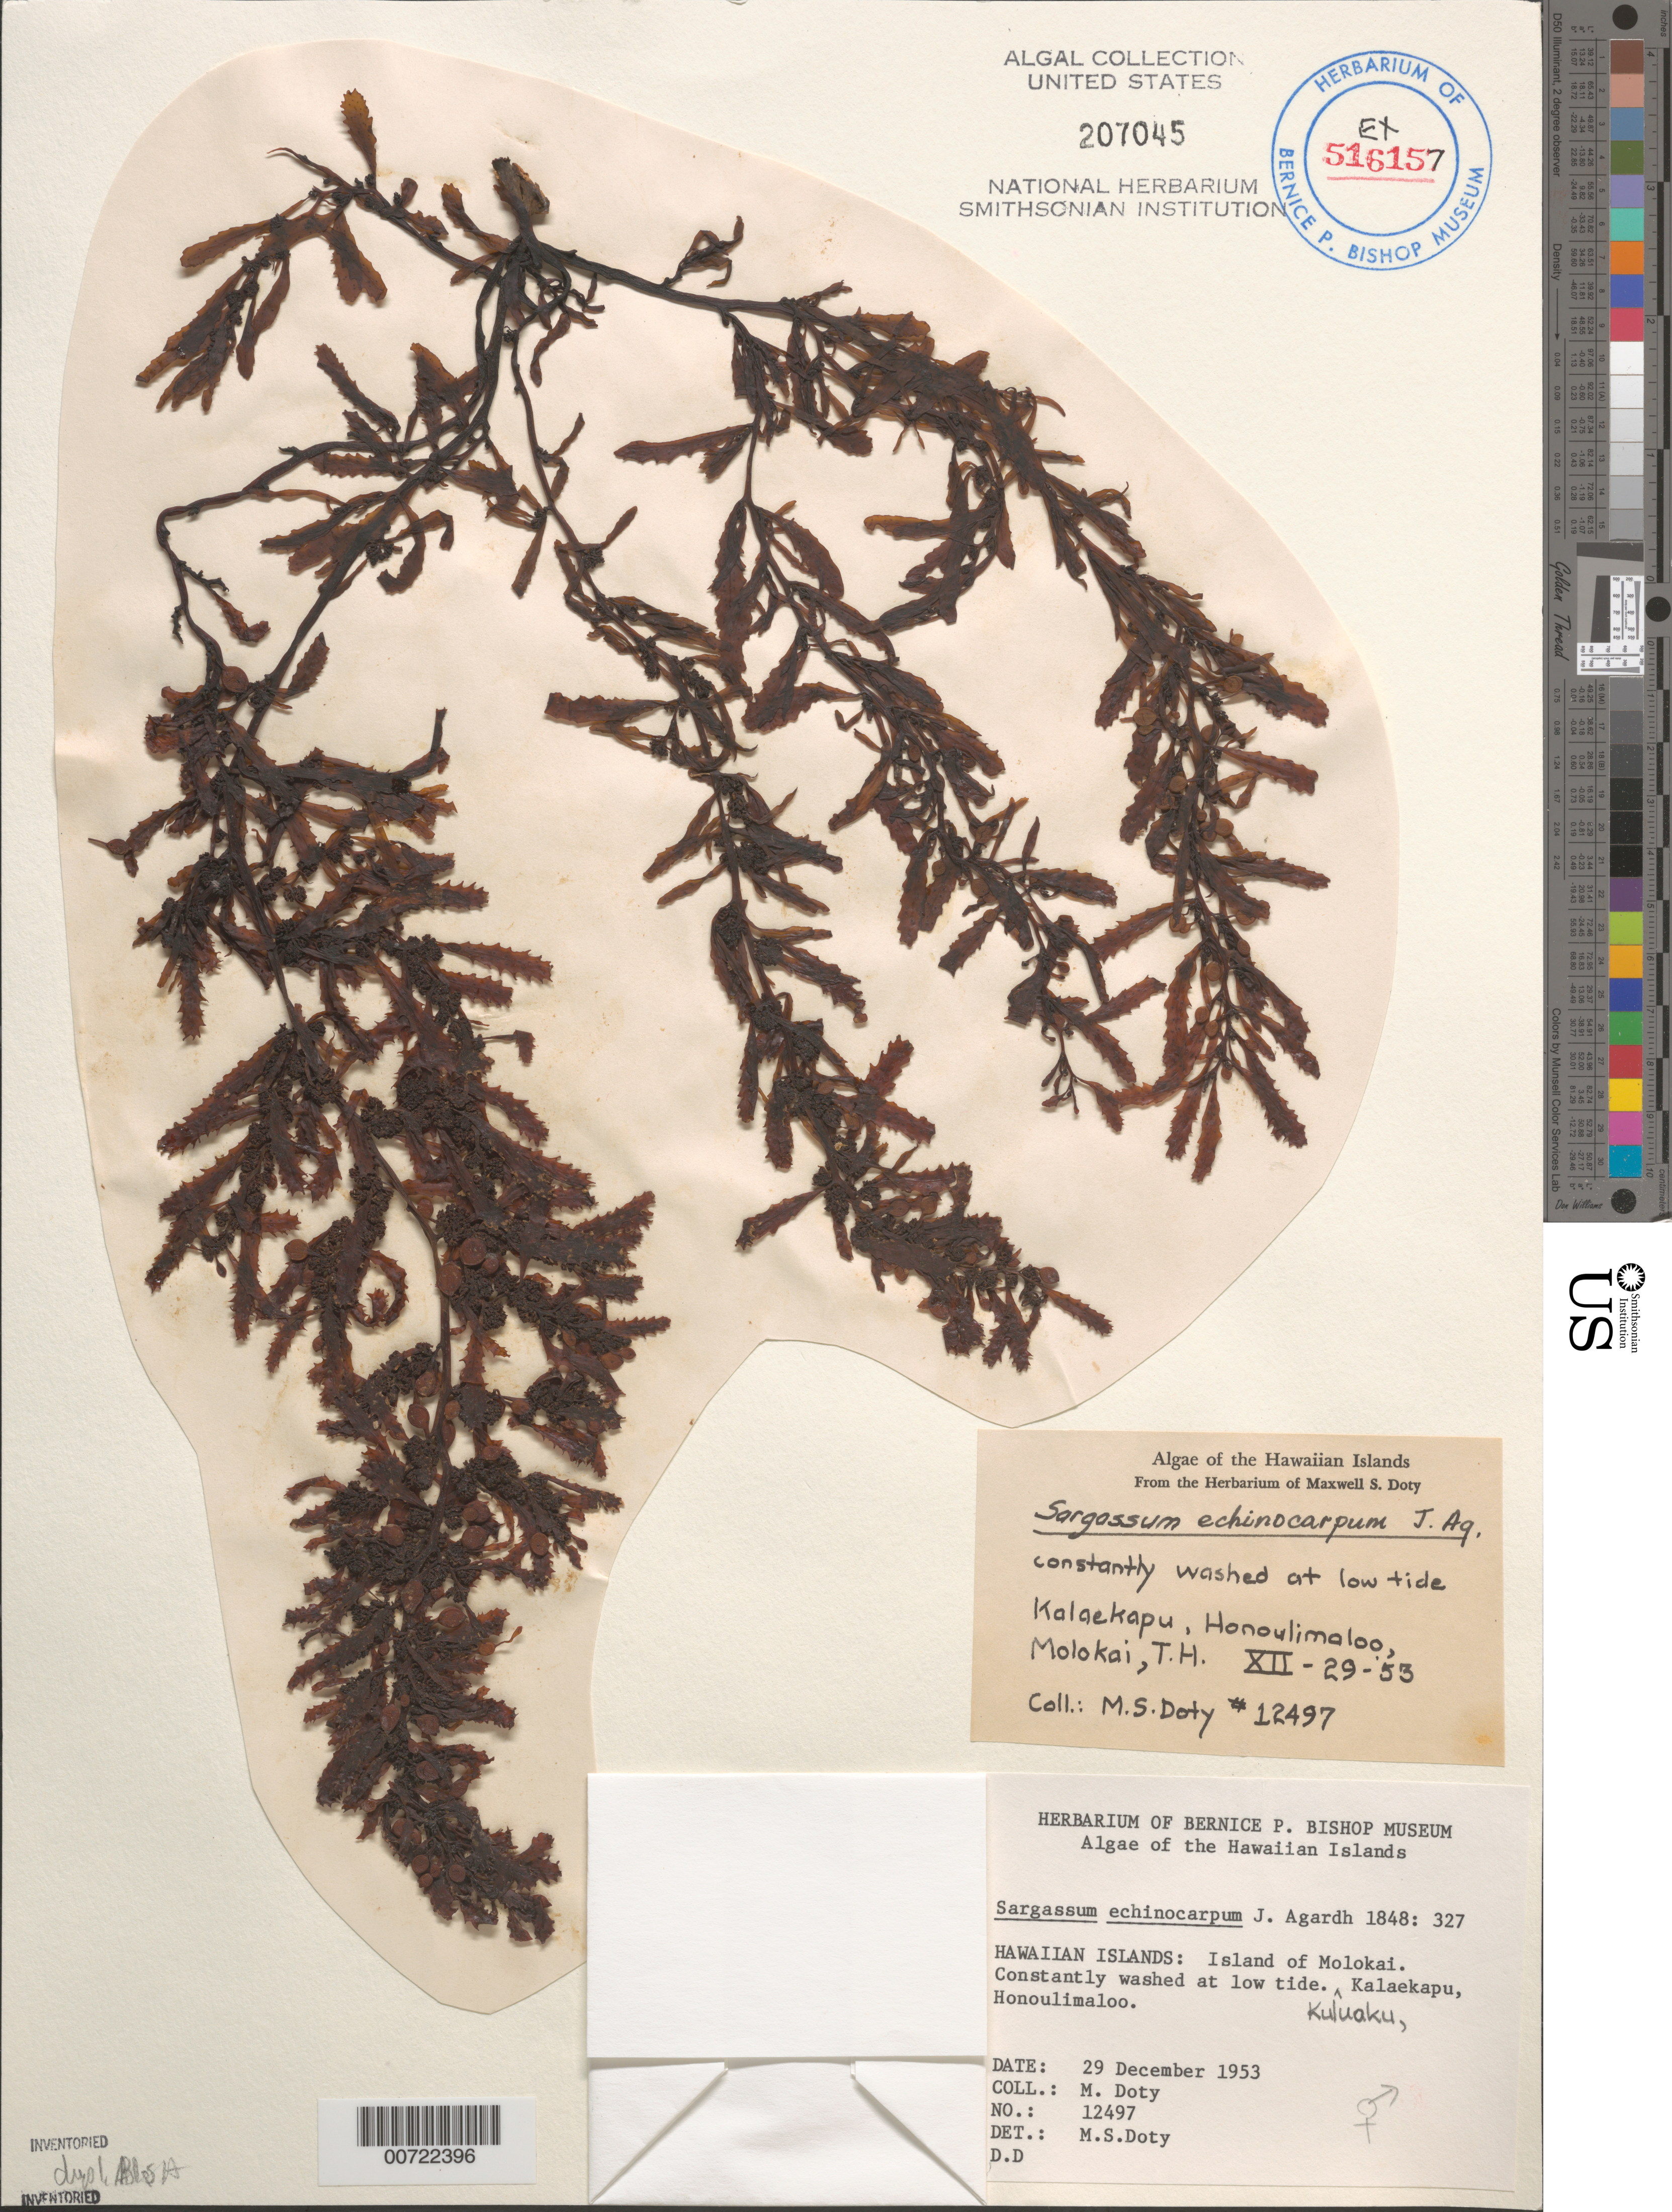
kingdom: Chromista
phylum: Ochrophyta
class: Phaeophyceae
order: Fucales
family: Sargassaceae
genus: Sargassum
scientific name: Sargassum aquifolium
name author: (Turner) C. Agardh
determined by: Algae name updating Project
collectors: M. S. Doty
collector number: MSD 12497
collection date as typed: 29 Dec 1953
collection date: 1953-12-29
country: United States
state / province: Hawaii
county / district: Maui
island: Moloka'i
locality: Kuluaku, Kalaekapu, Honoulimaloo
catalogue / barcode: US 207045